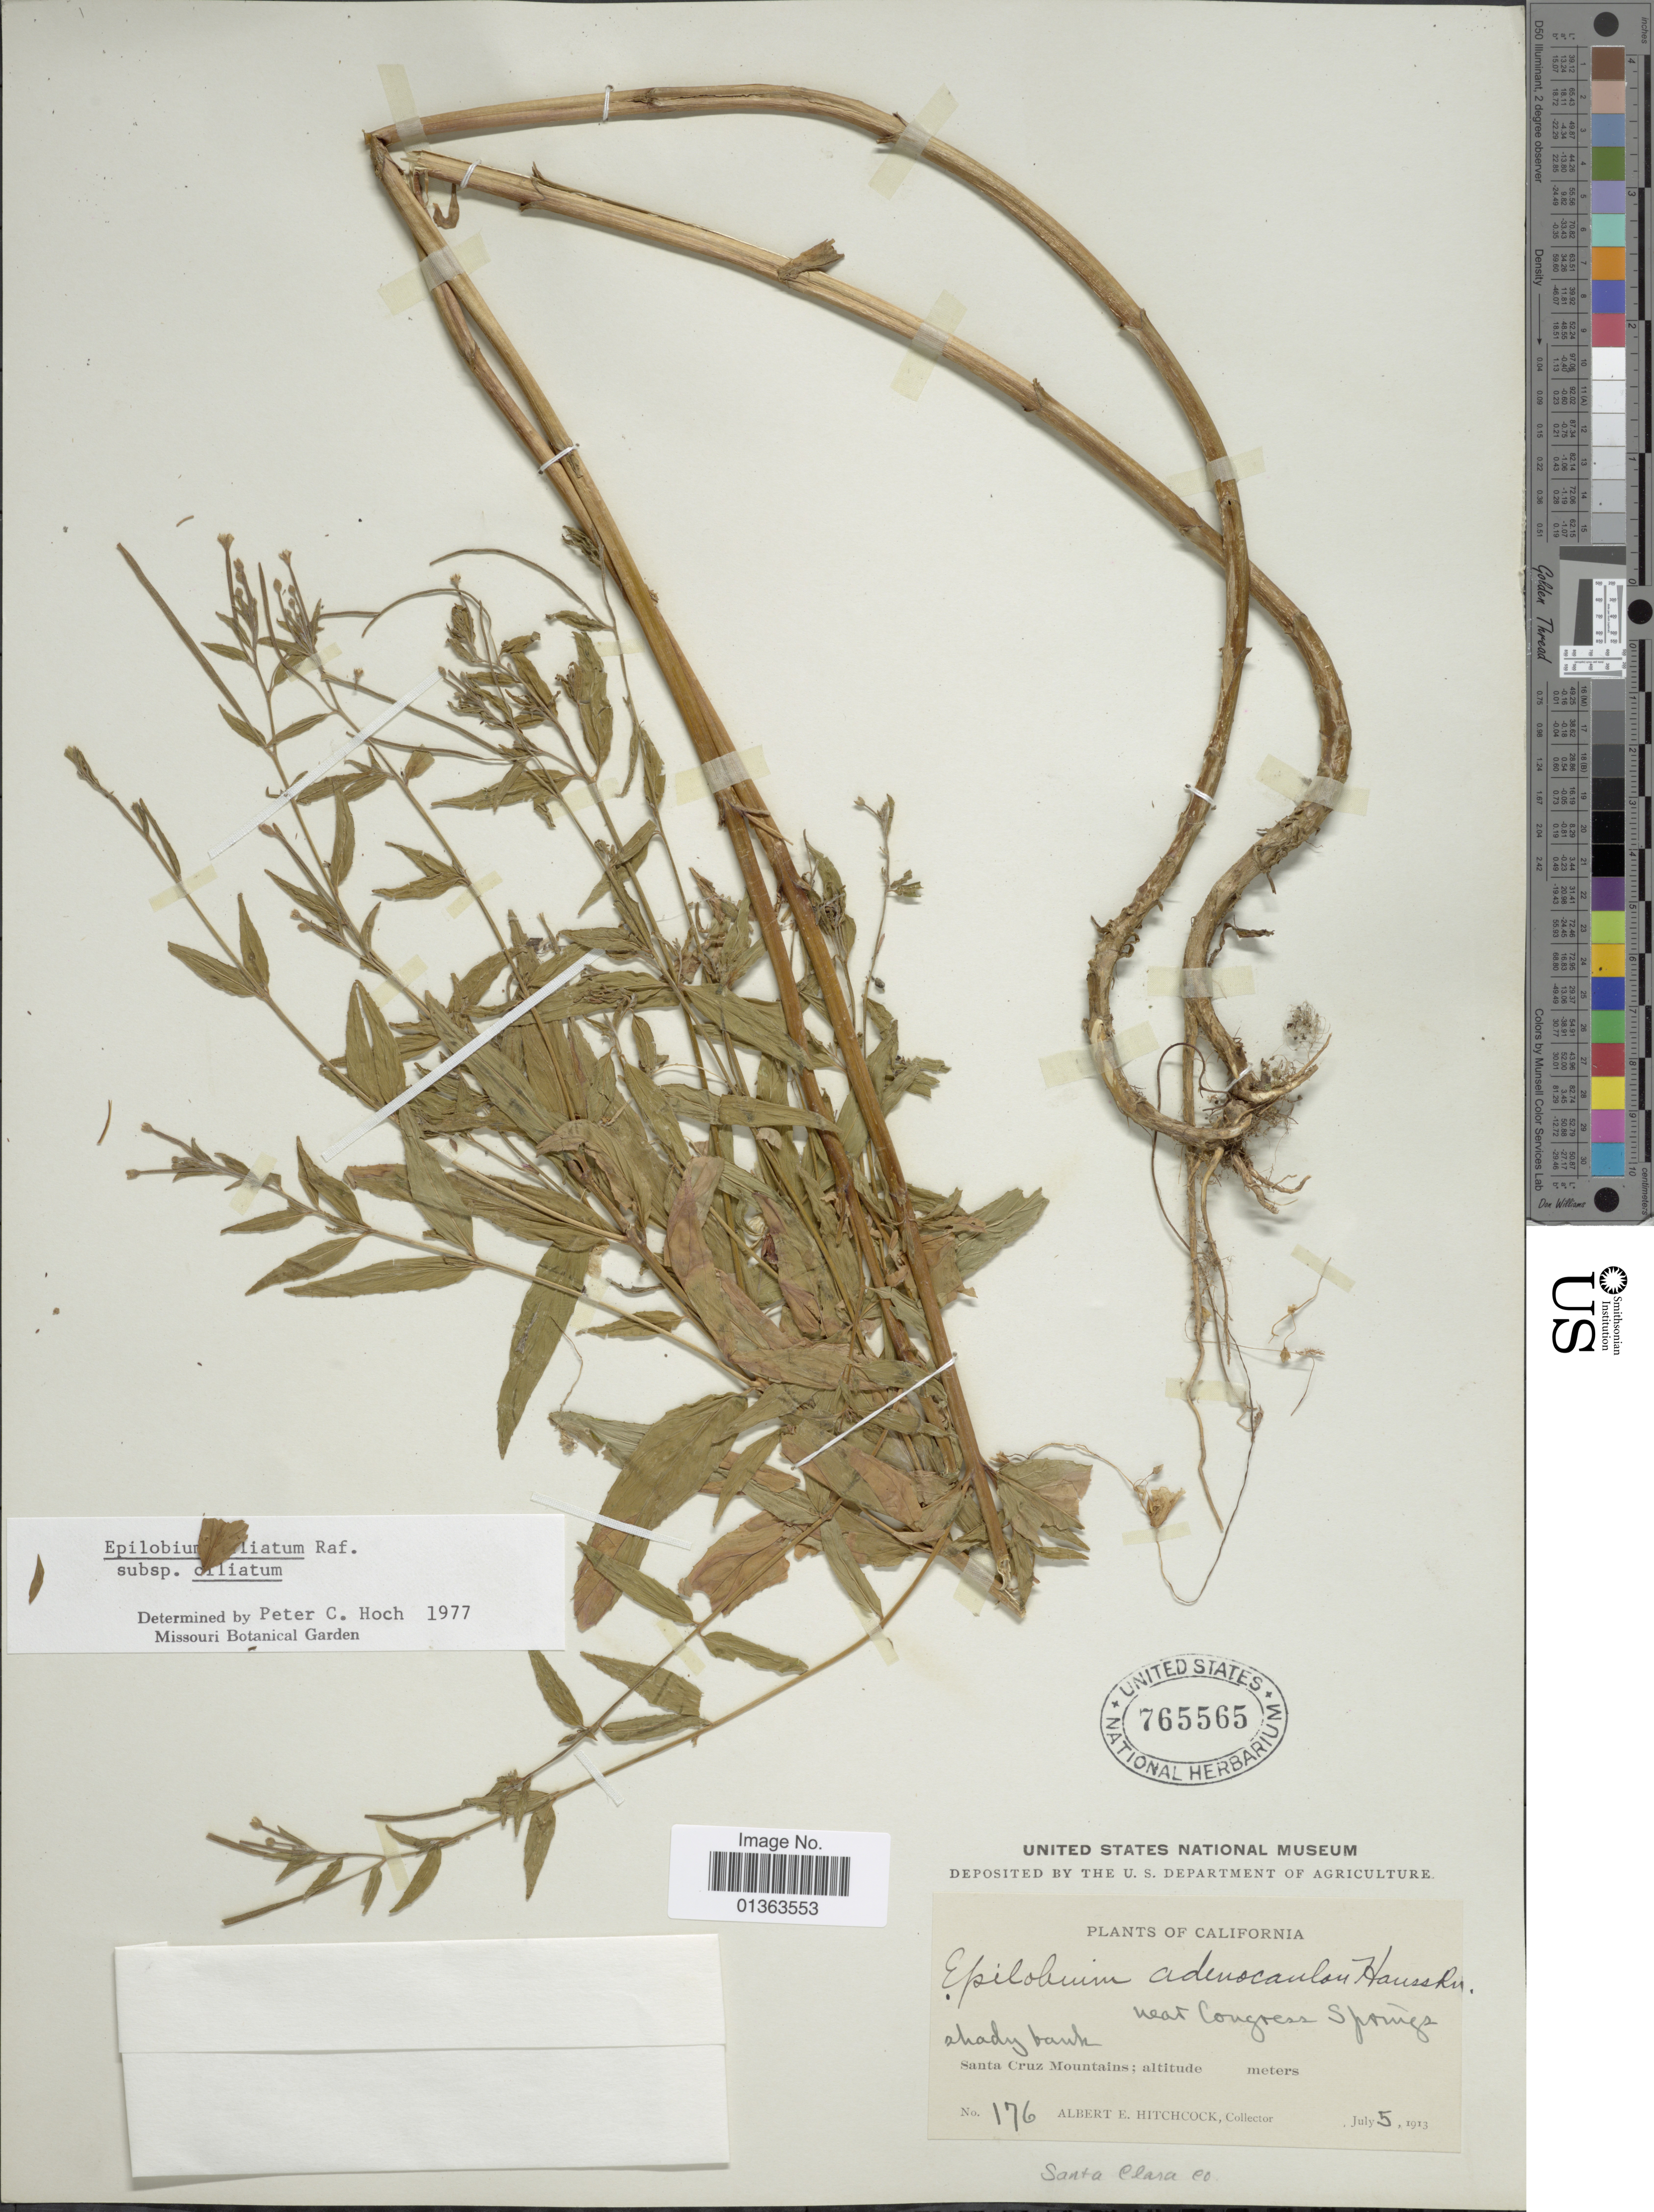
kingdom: Plantae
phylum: Tracheophyta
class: Magnoliopsida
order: Myrtales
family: Onagraceae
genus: Epilobium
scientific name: Epilobium ciliatum subsp. ciliatum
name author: Raf.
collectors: A. Hitchcock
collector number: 176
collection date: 1913-07-05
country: United States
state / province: California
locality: Santa Cruz Mountains.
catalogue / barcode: US 765565